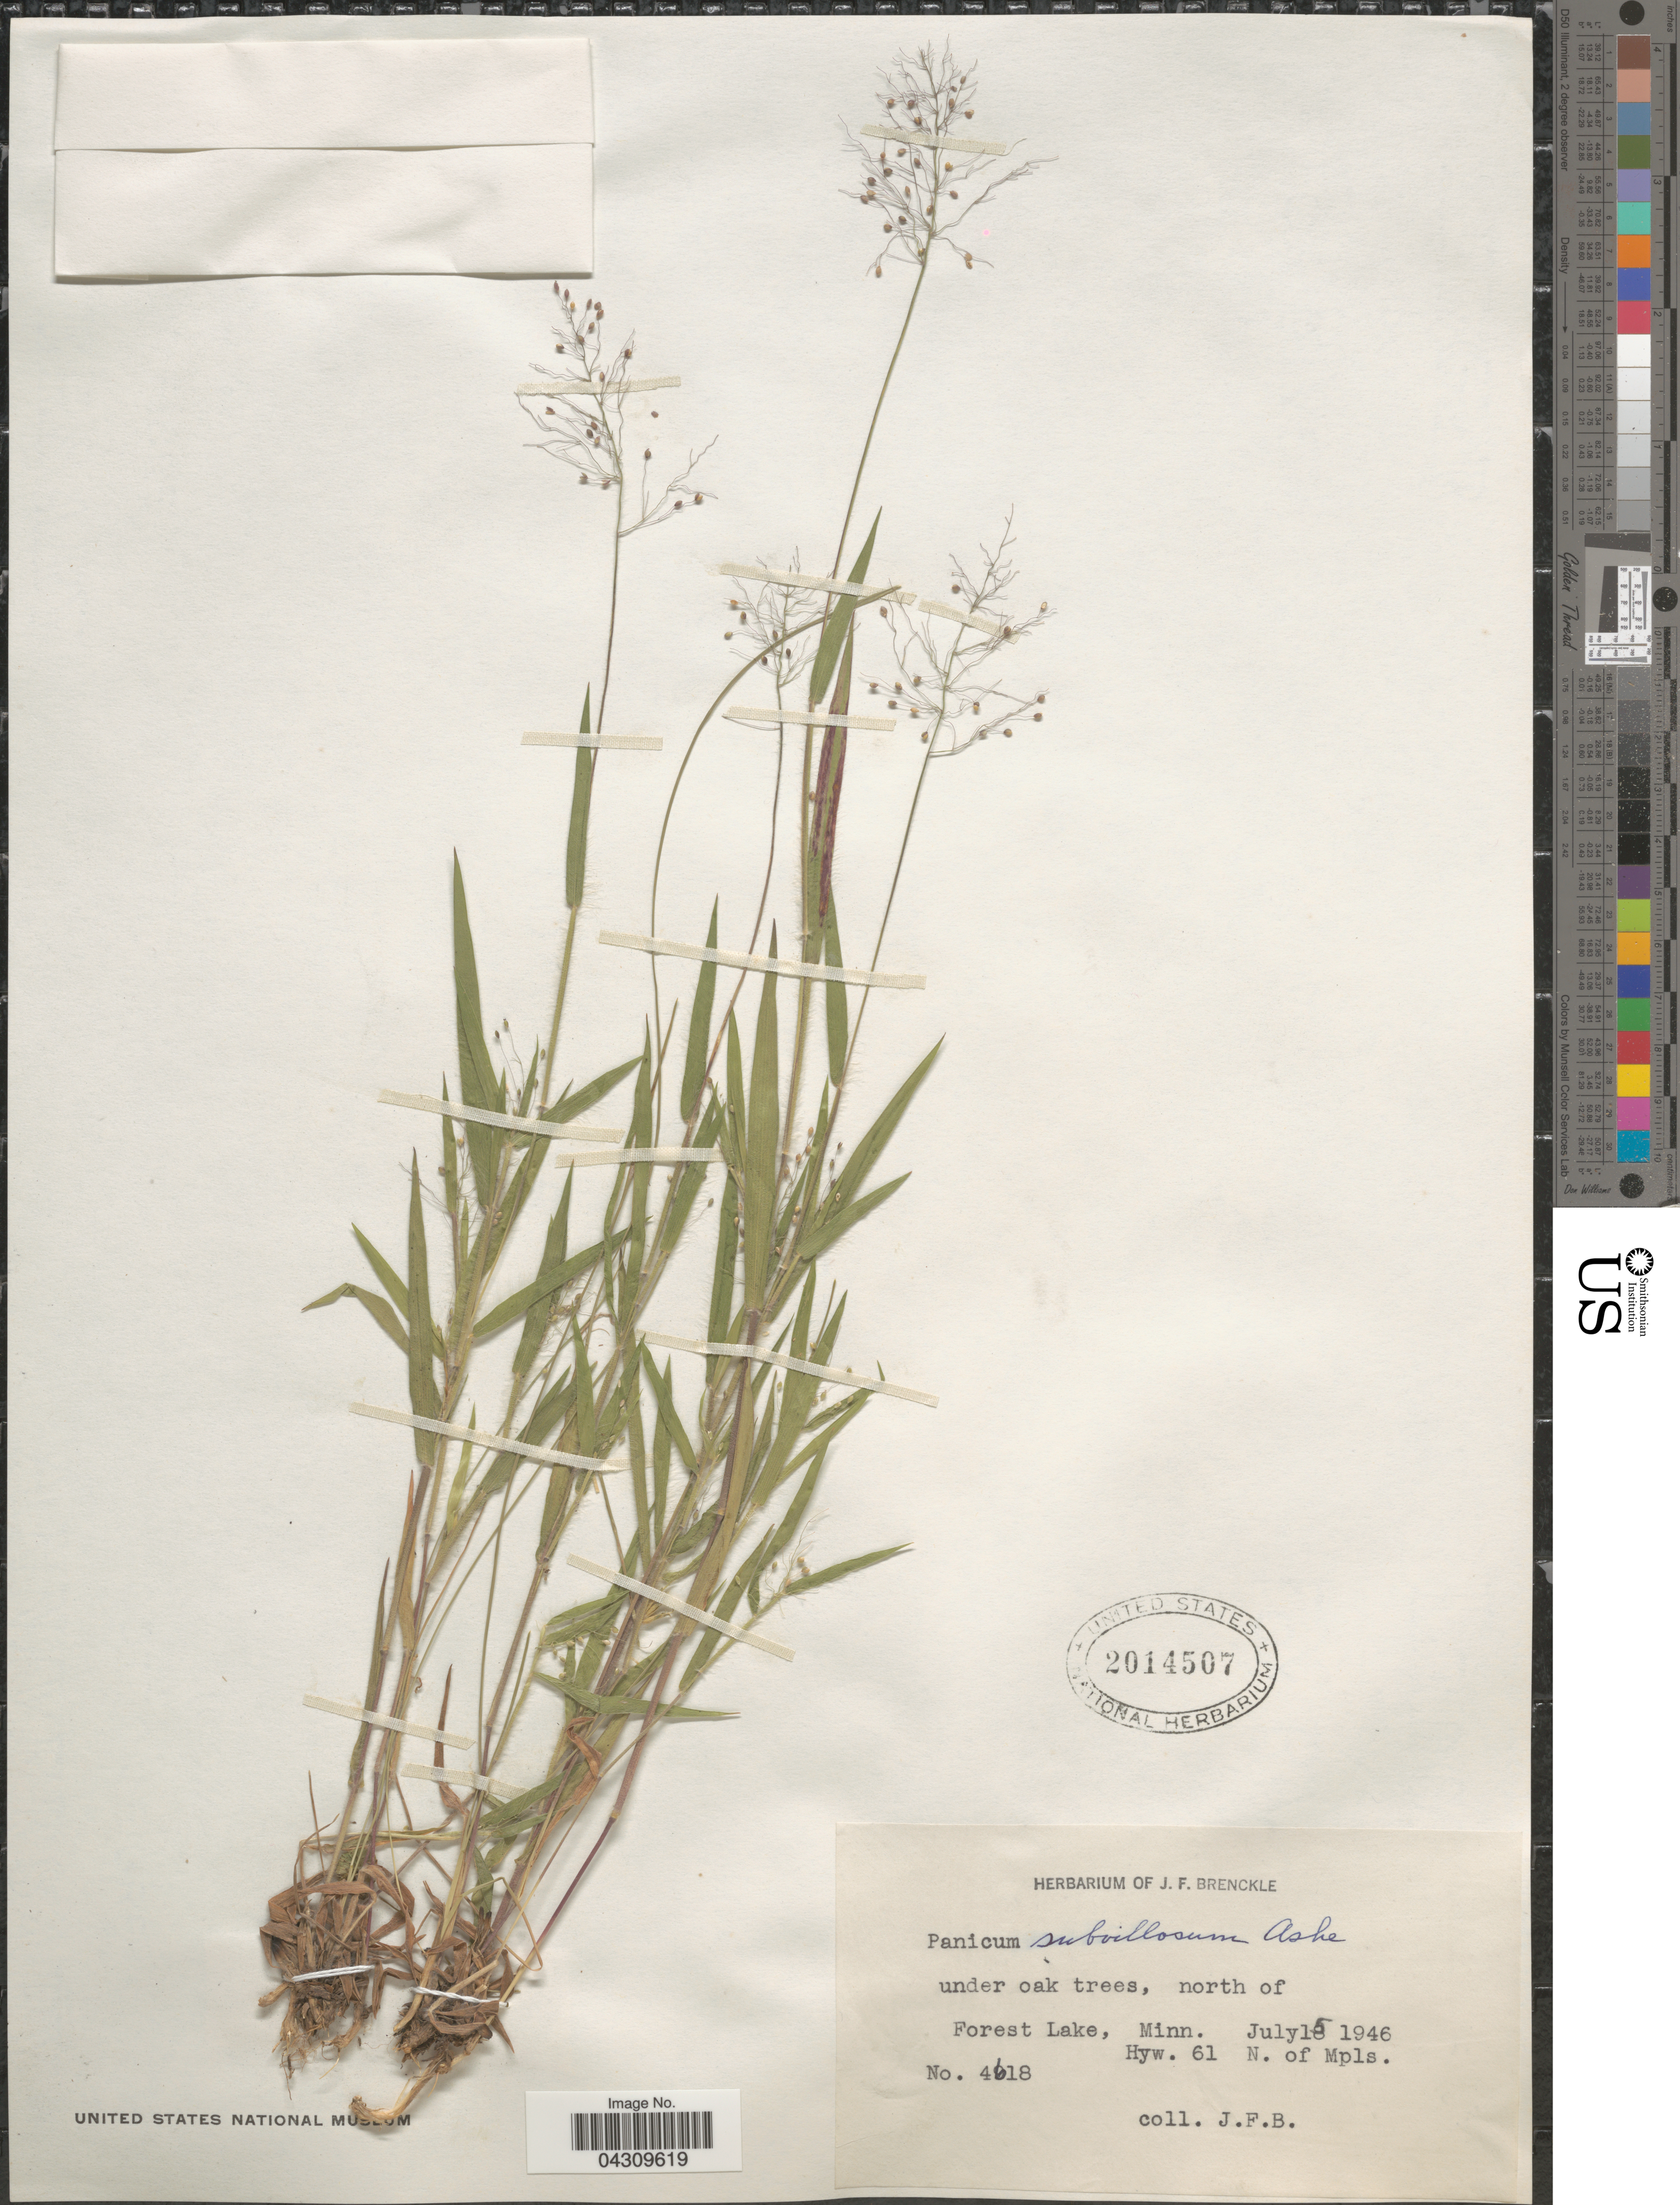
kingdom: Plantae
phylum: Tracheophyta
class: Liliopsida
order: Poales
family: Poaceae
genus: Dichanthelium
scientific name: Dichanthelium acuminatum var. acuminatum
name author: (Sw.) Gould & C.A. Clark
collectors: J. Brenckle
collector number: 4618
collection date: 1946-07-15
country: United States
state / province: Minnesota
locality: Under oak trees, north of Forest Lake. Hyw. 61 N. of Mpls.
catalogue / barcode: US 2014507